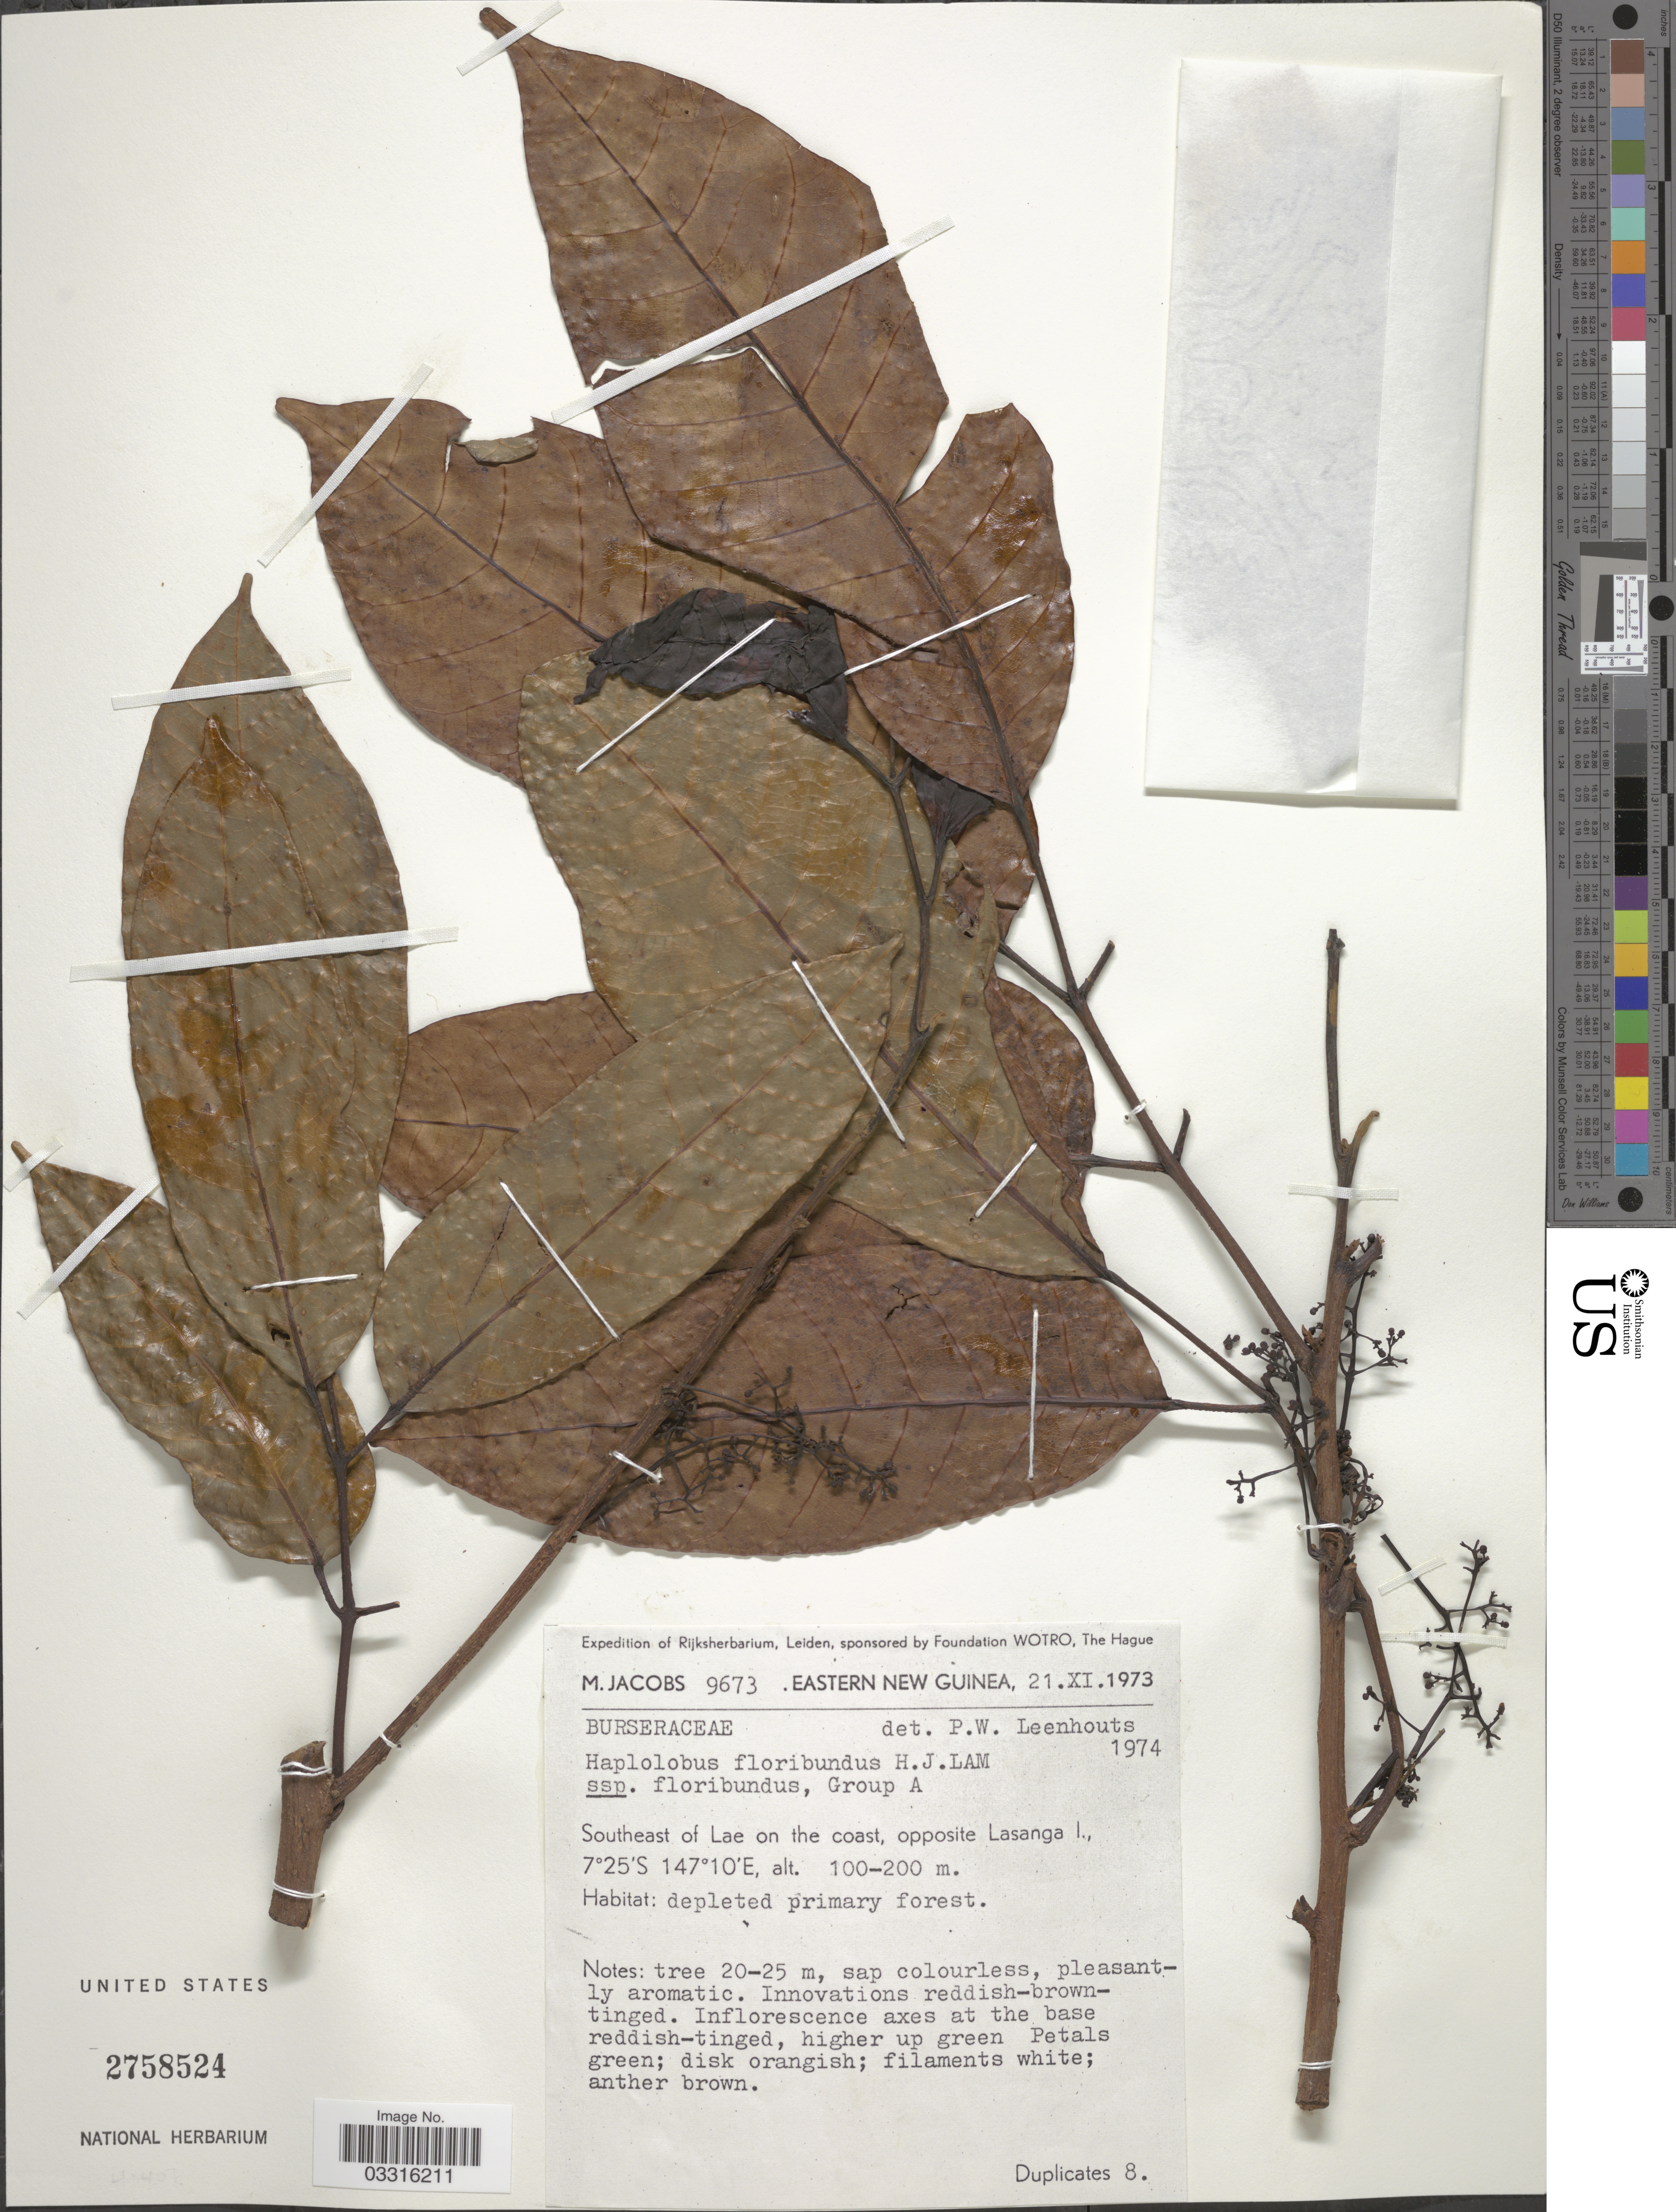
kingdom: Plantae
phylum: Tracheophyta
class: Magnoliopsida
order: Sapindales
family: Burseraceae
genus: Haplolobus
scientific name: Haplolobus floribundus subsp. floribundus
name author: (K. Schum.) H.J. Lam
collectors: M. Jacobs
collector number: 9673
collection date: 1973-11-21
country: Papua New Guinea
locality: Eastern New Guinea, Southeast of Lae on the coast, opposite Lasanga I.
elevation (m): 100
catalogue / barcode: US 2758524